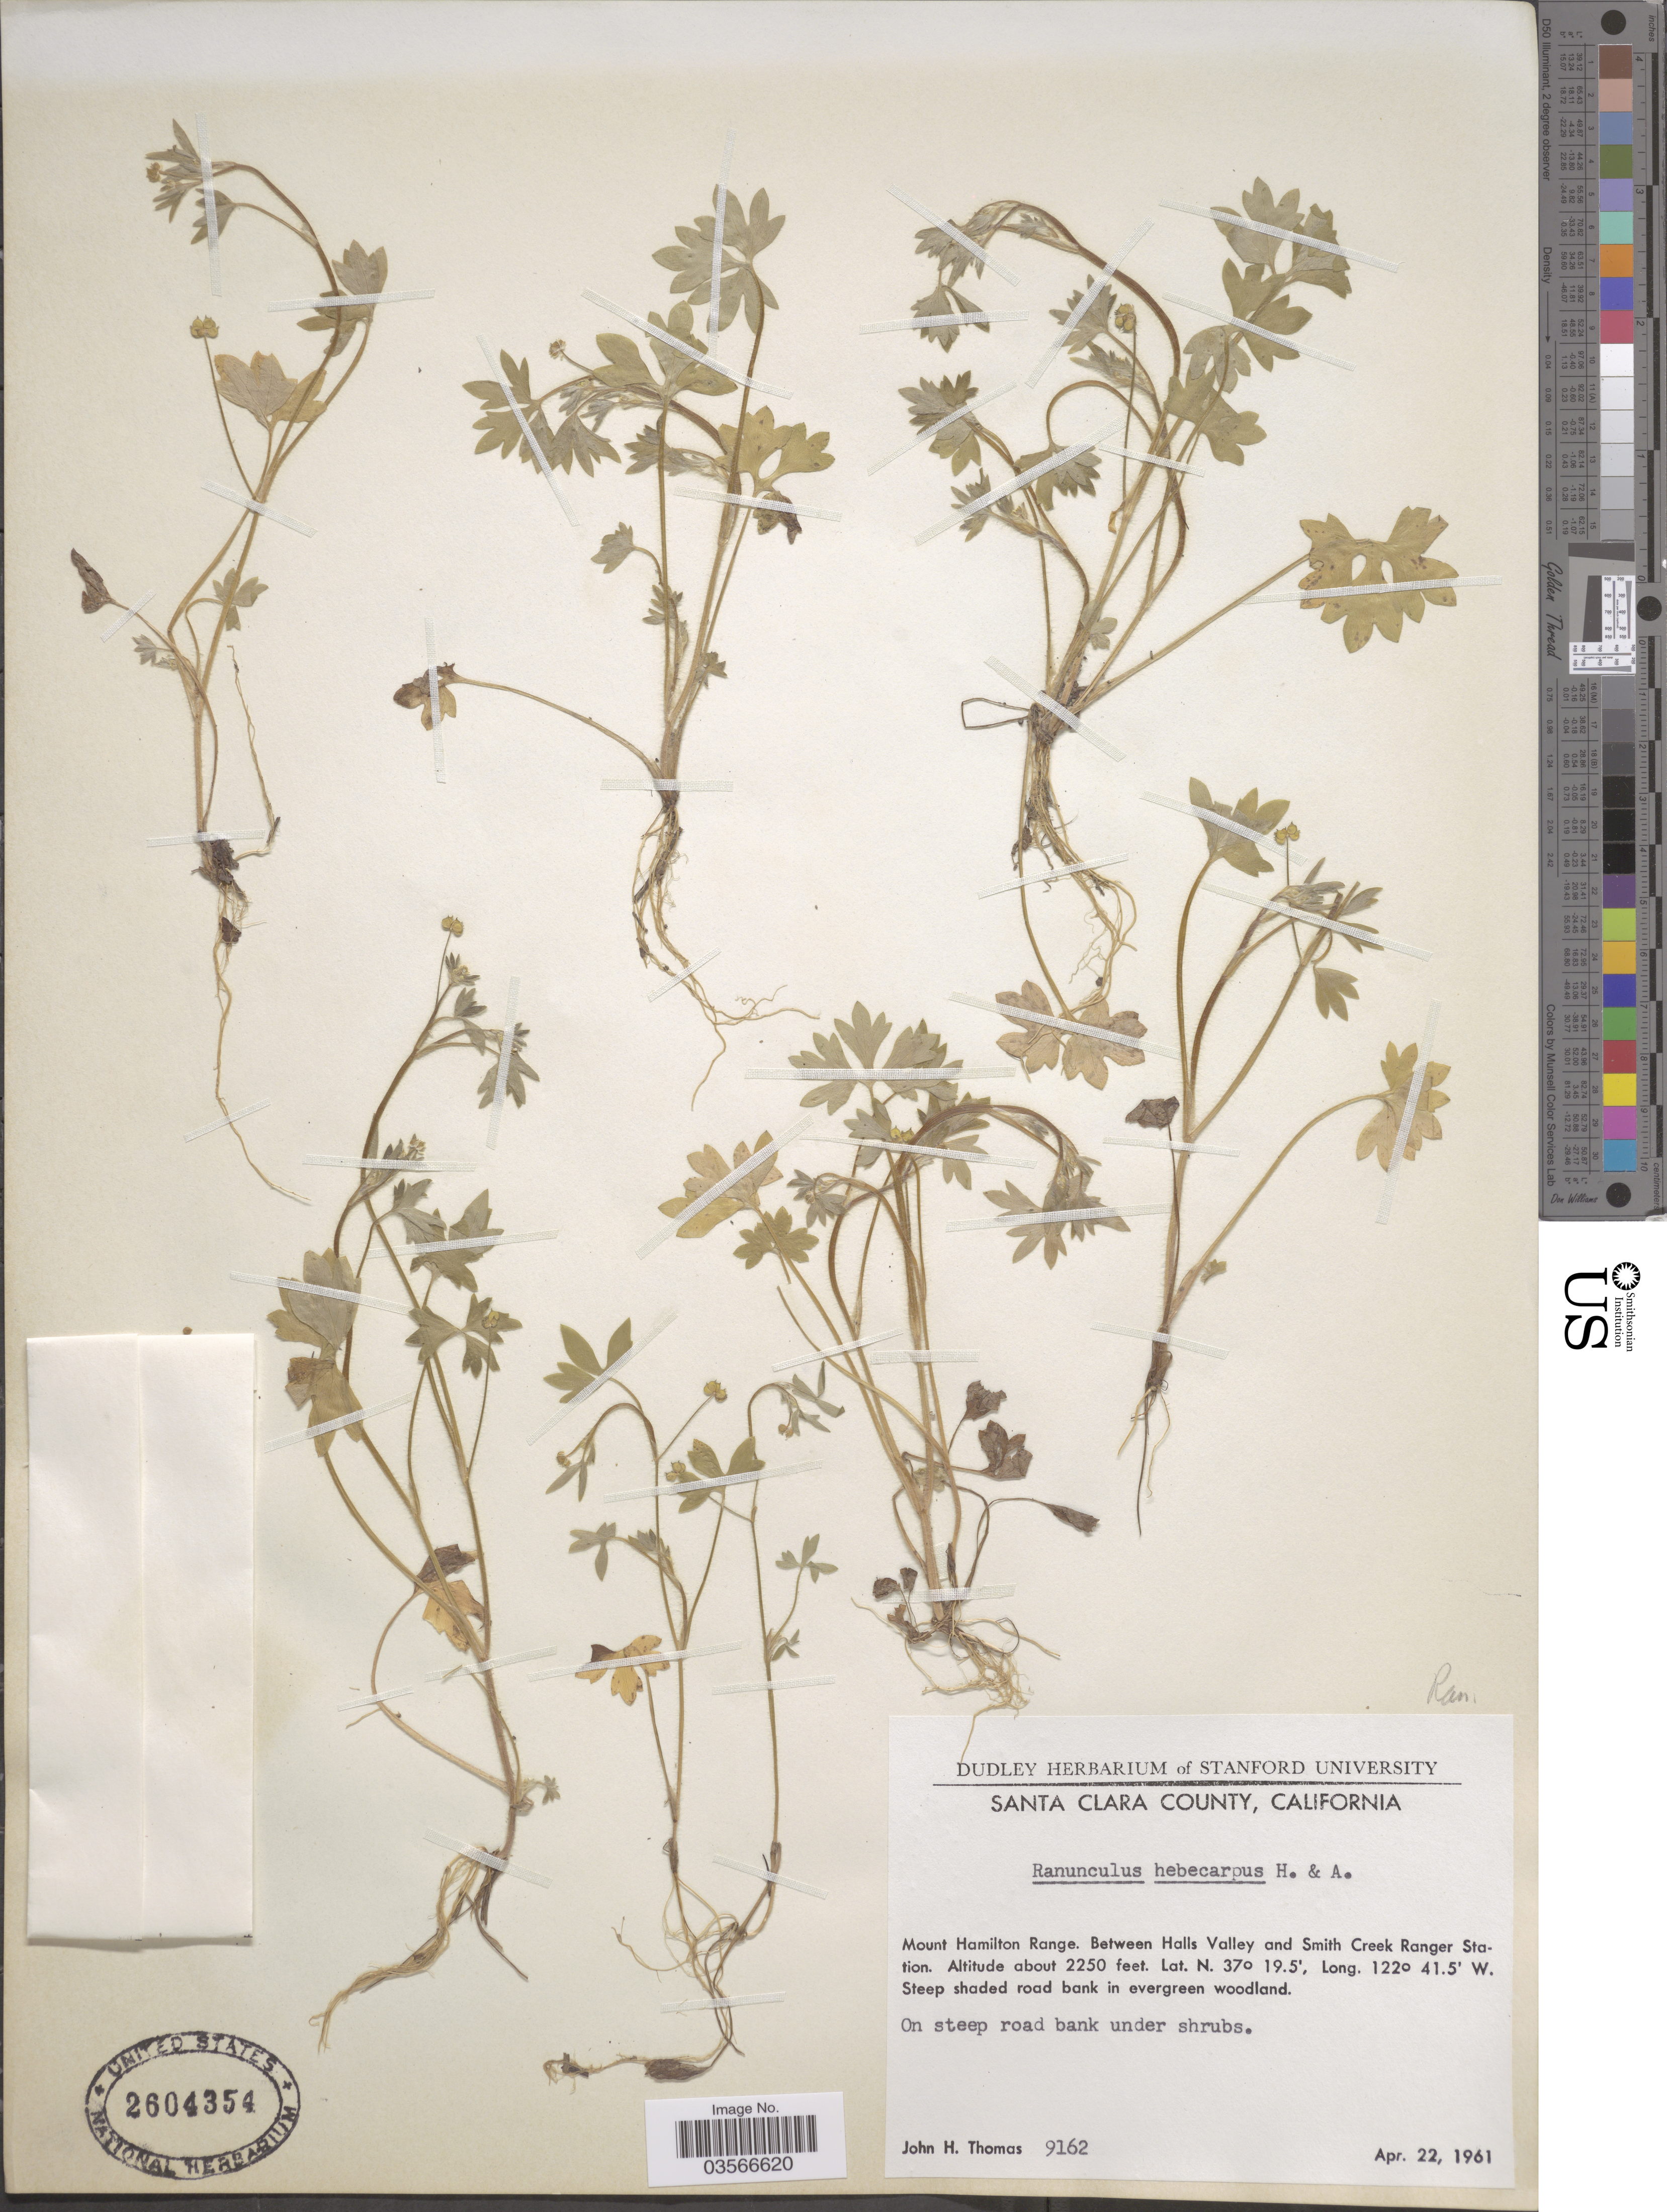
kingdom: Plantae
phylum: Tracheophyta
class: Magnoliopsida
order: Ranunculales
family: Ranunculaceae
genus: Ranunculus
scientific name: Ranunculus hebecarpus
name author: Hook. & Arn.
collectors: J. H. Thomas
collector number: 9162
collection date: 1961-04-22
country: United States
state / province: California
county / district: Santa Clara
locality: Santa Clara County. Mount Hamilton Range. Between Halls Valley and Smith Creek Ranger Station.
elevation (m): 686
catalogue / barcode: US 2604354